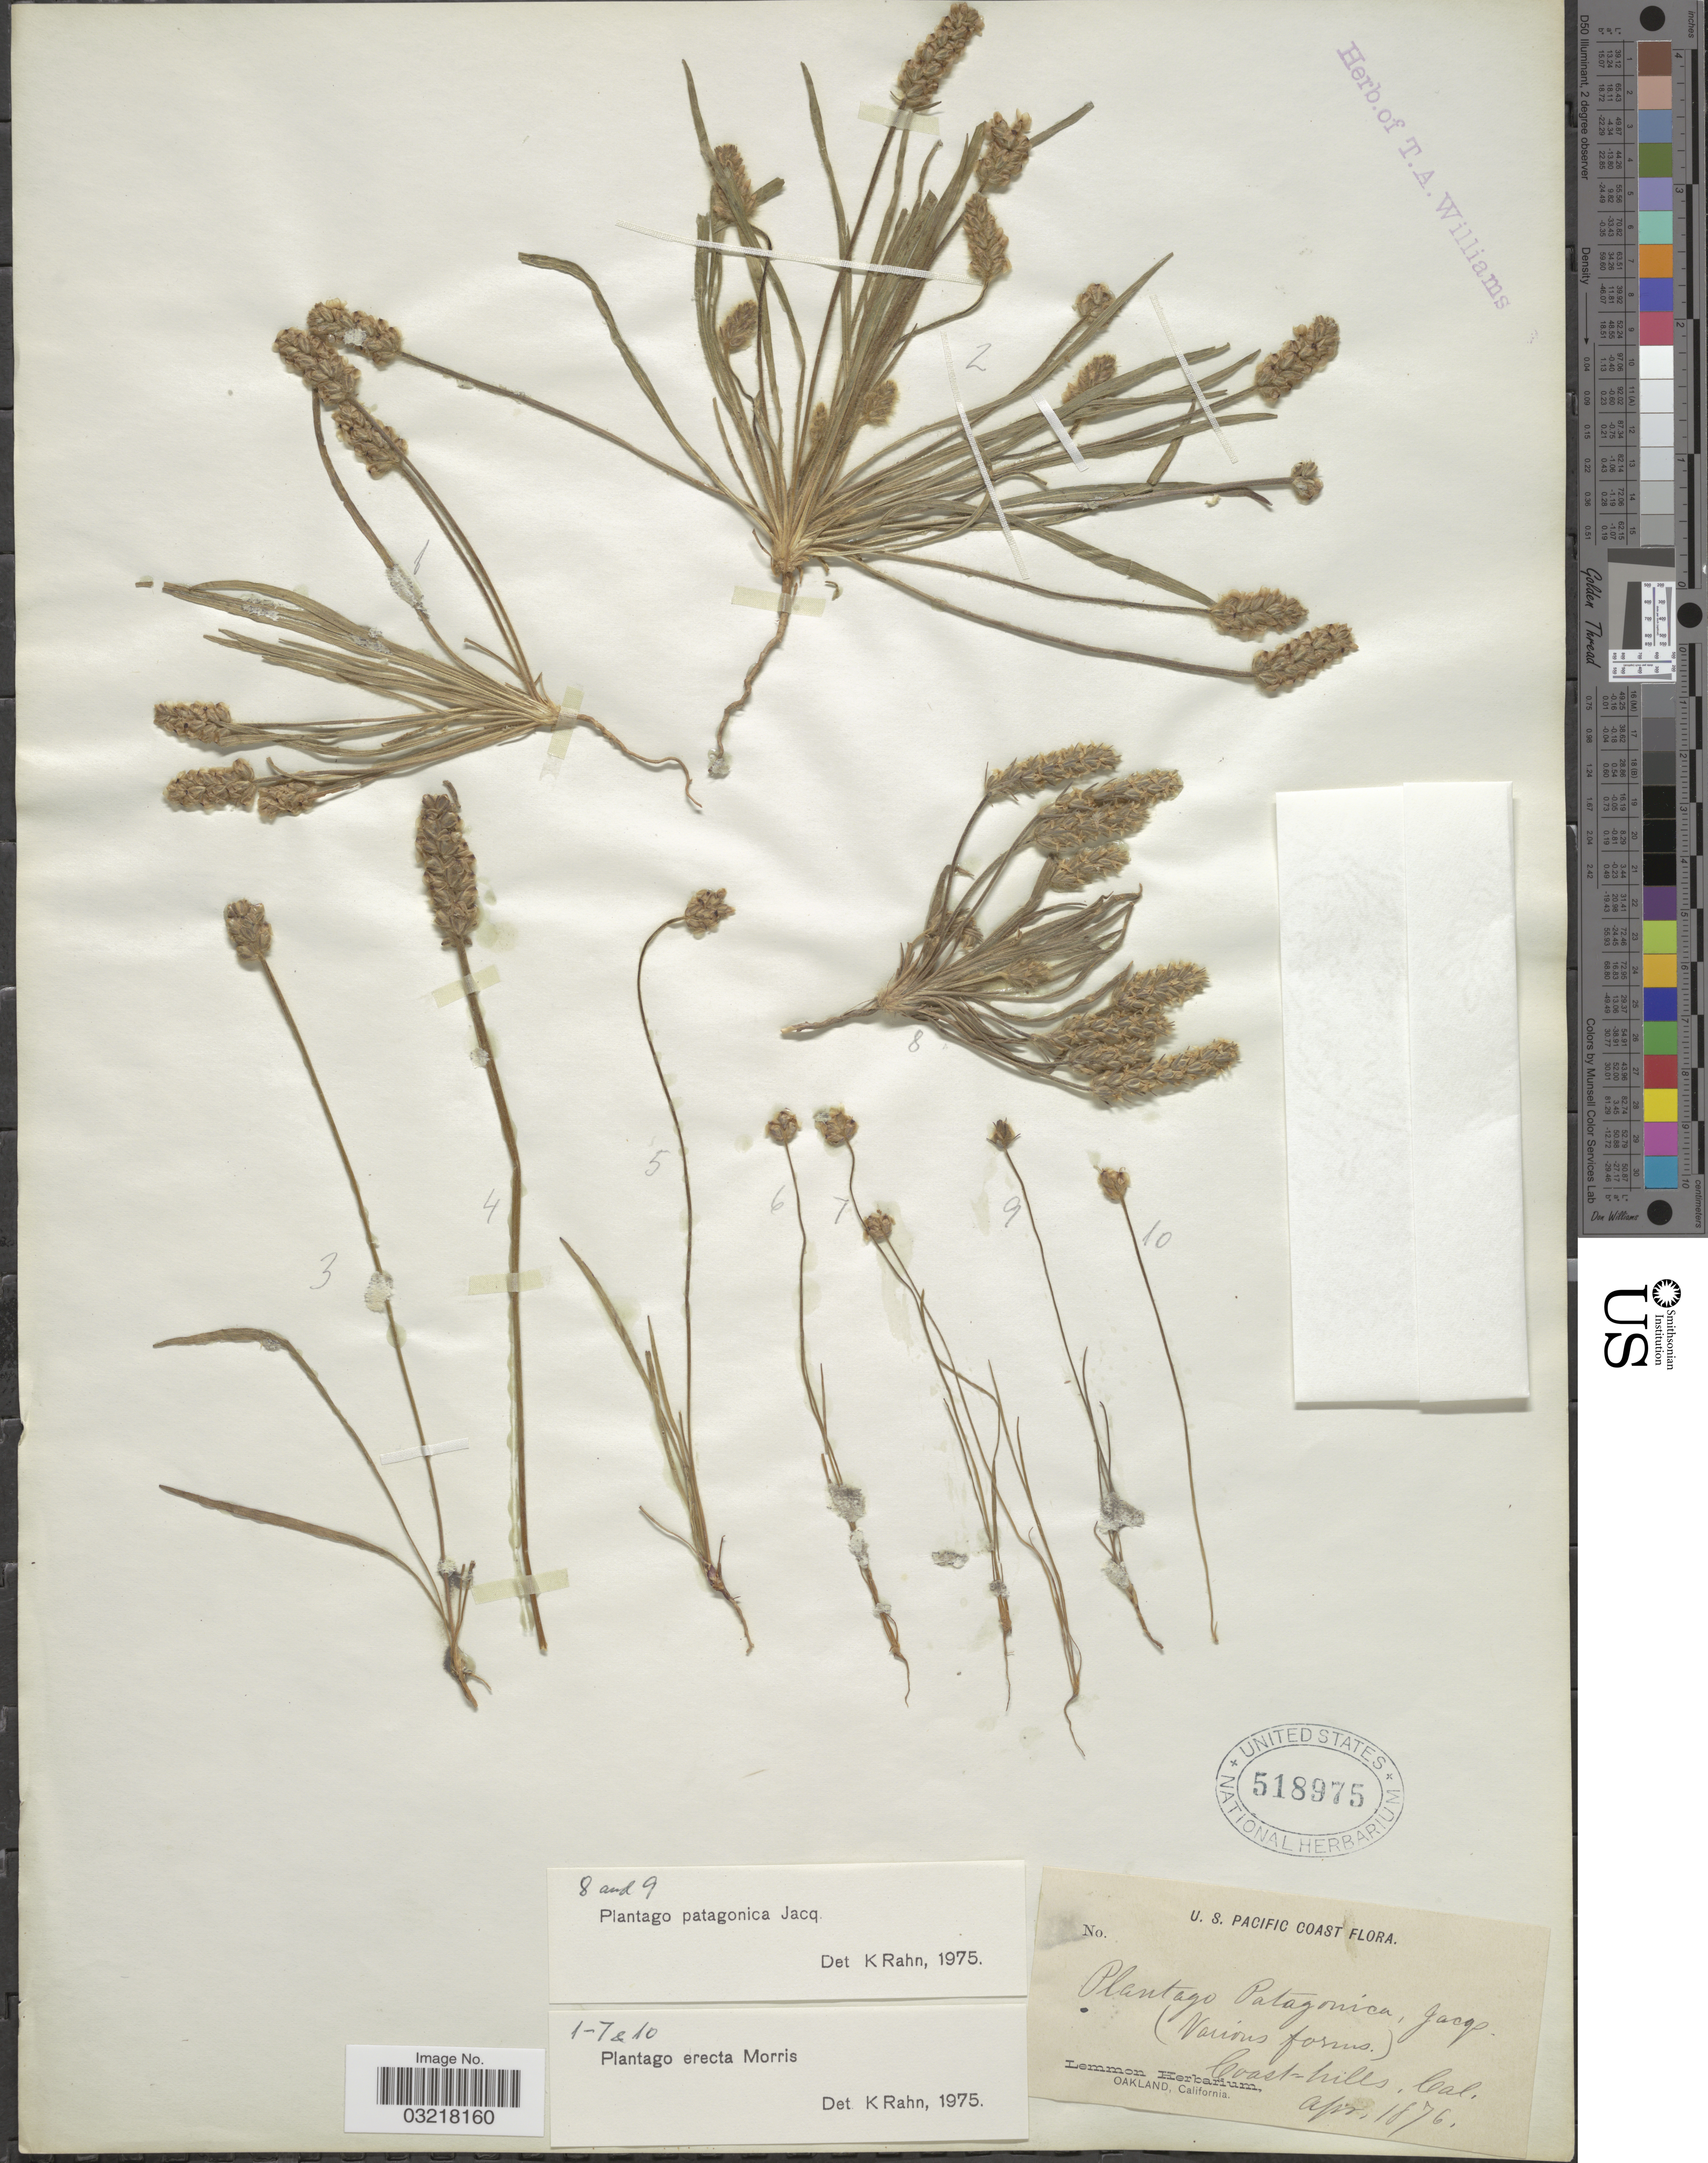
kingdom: Plantae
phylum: Tracheophyta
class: Magnoliopsida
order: Lamiales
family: Plantaginaceae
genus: Plantago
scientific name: Plantago erecta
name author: Morris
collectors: ex herb. Lemmon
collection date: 1876-04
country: United States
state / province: California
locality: U. S. Pacific Coast. Coast-hills, Cal.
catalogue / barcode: US 518975